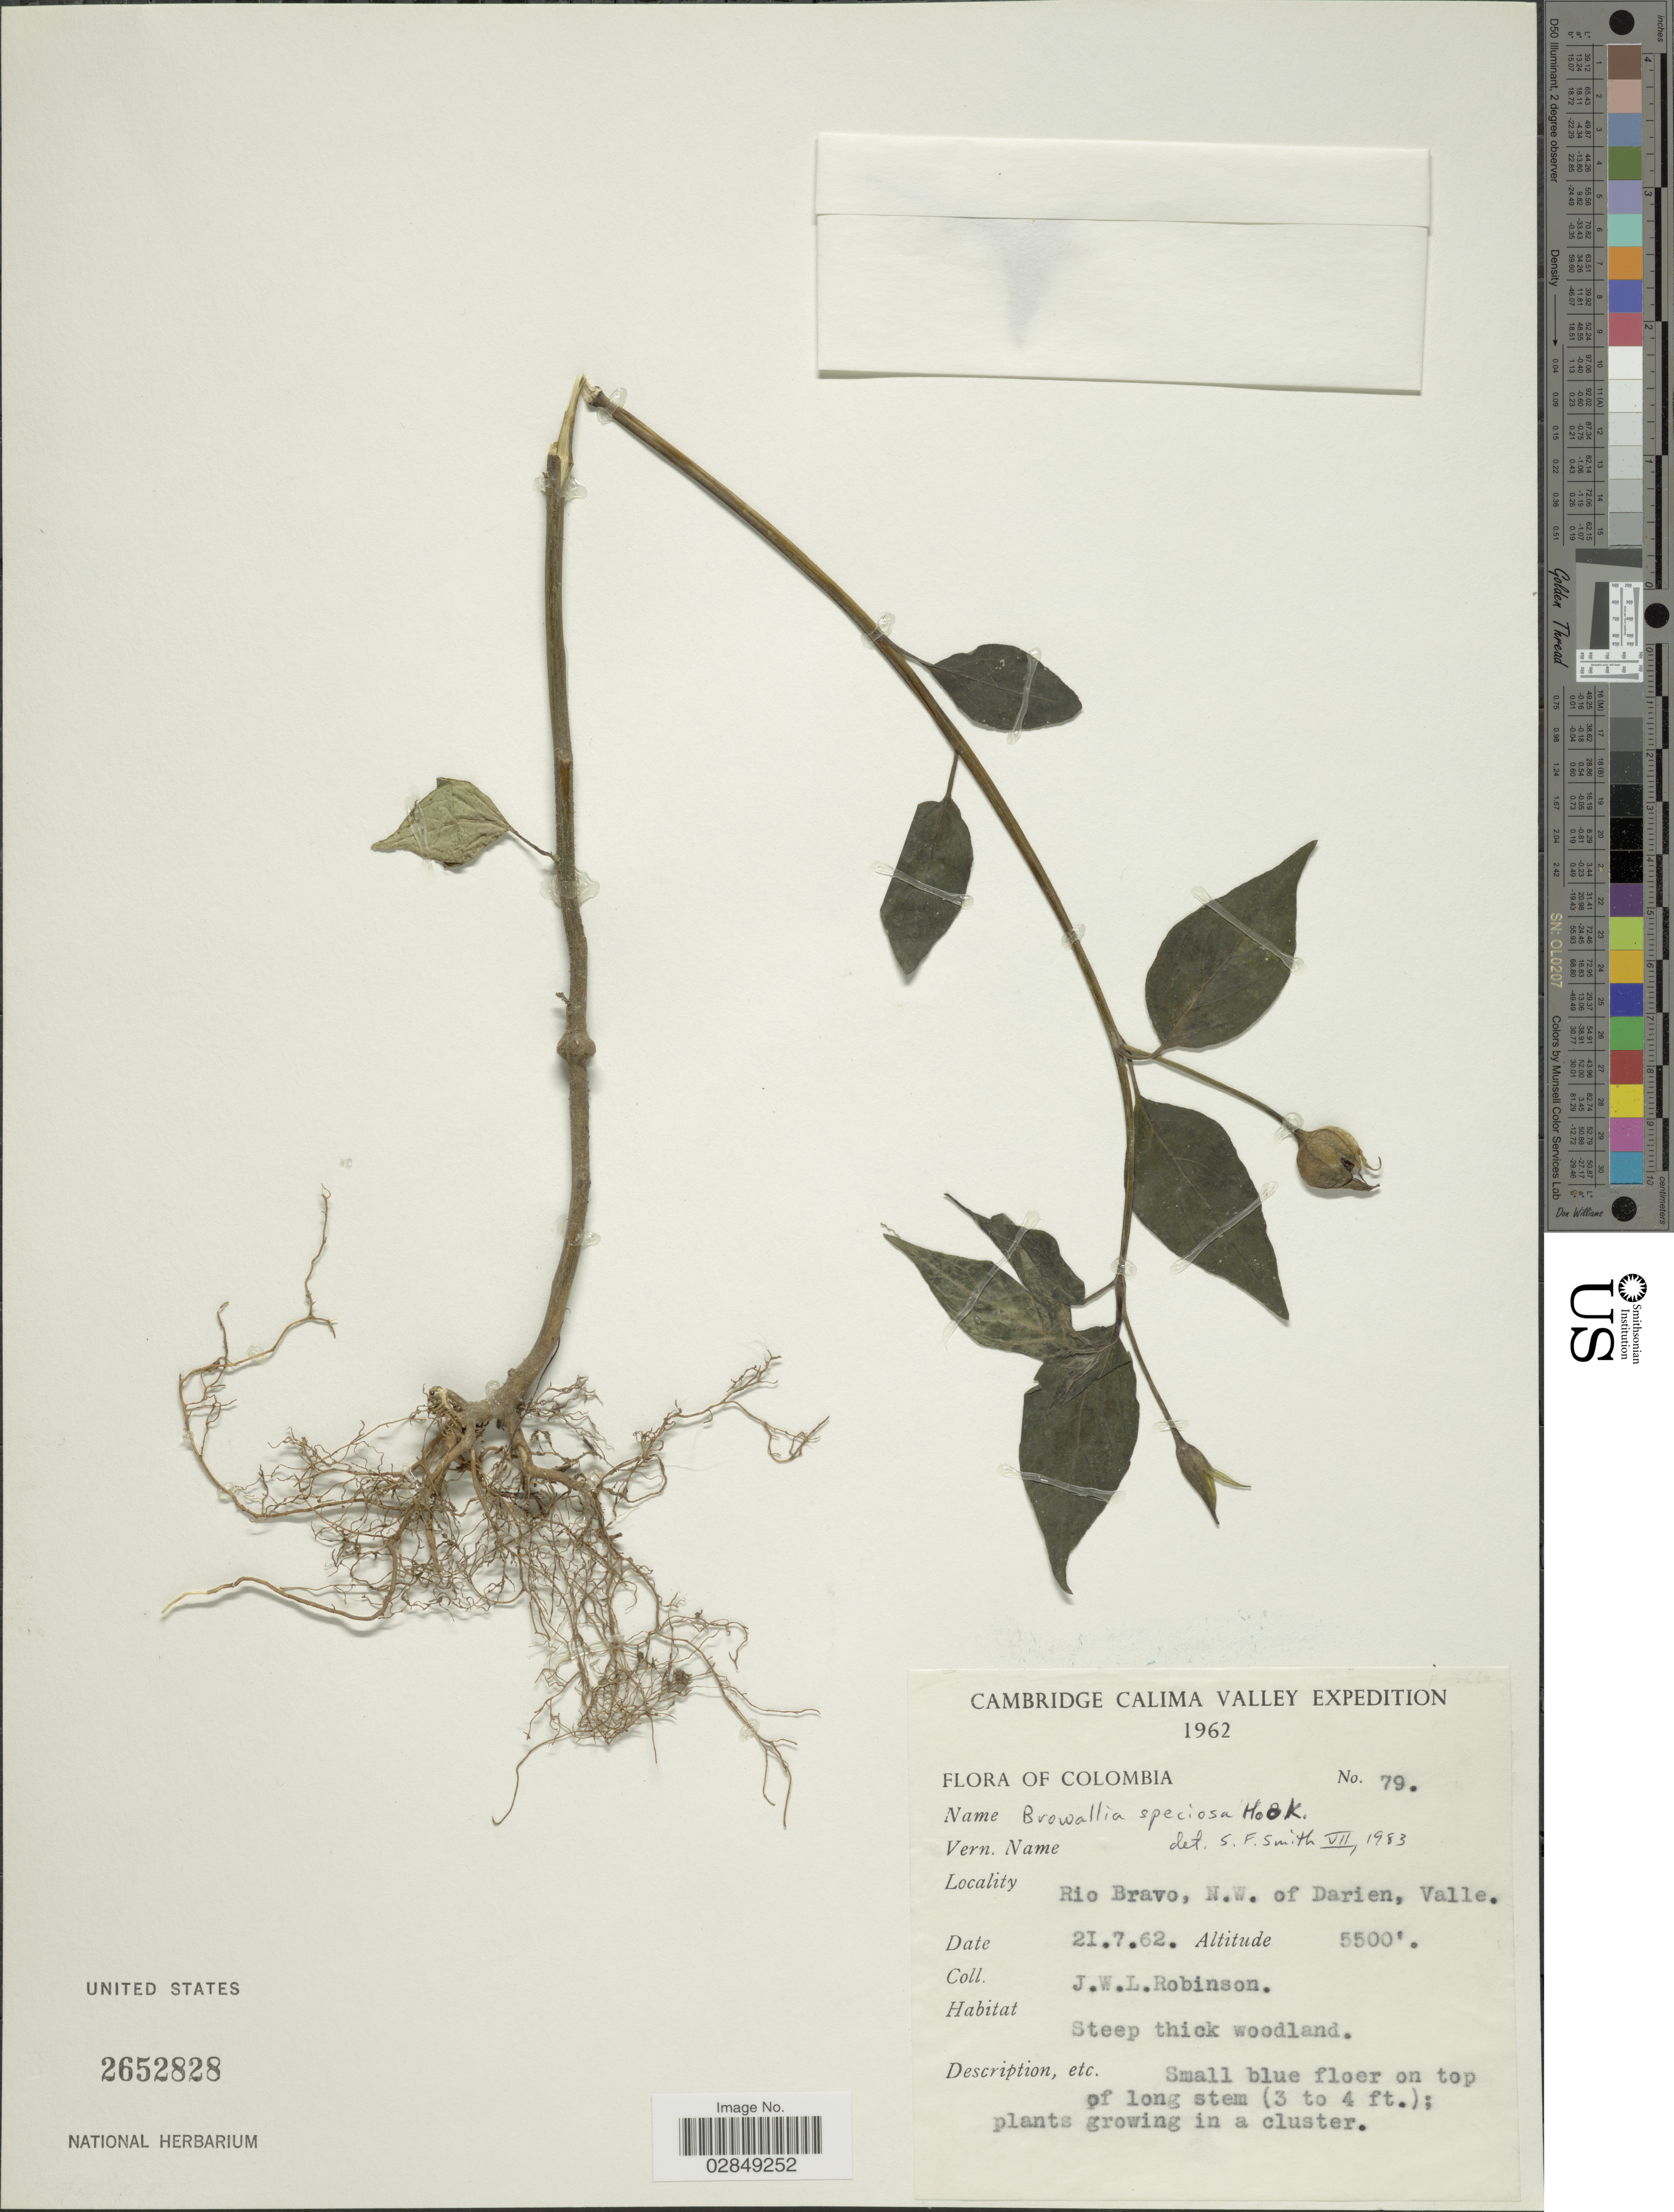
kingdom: Plantae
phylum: Tracheophyta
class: Magnoliopsida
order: Solanales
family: Solanaceae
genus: Browallia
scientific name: Browallia speciosa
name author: Hook.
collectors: J. W. Robinson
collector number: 79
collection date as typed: Transcribed d/m/y: 21/7/62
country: Colombia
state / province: Valle del Cauca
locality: Cambridge Calima Valley. Rio Bravo, N.W. of Darien, Valle.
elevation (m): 1676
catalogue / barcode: US 2652828